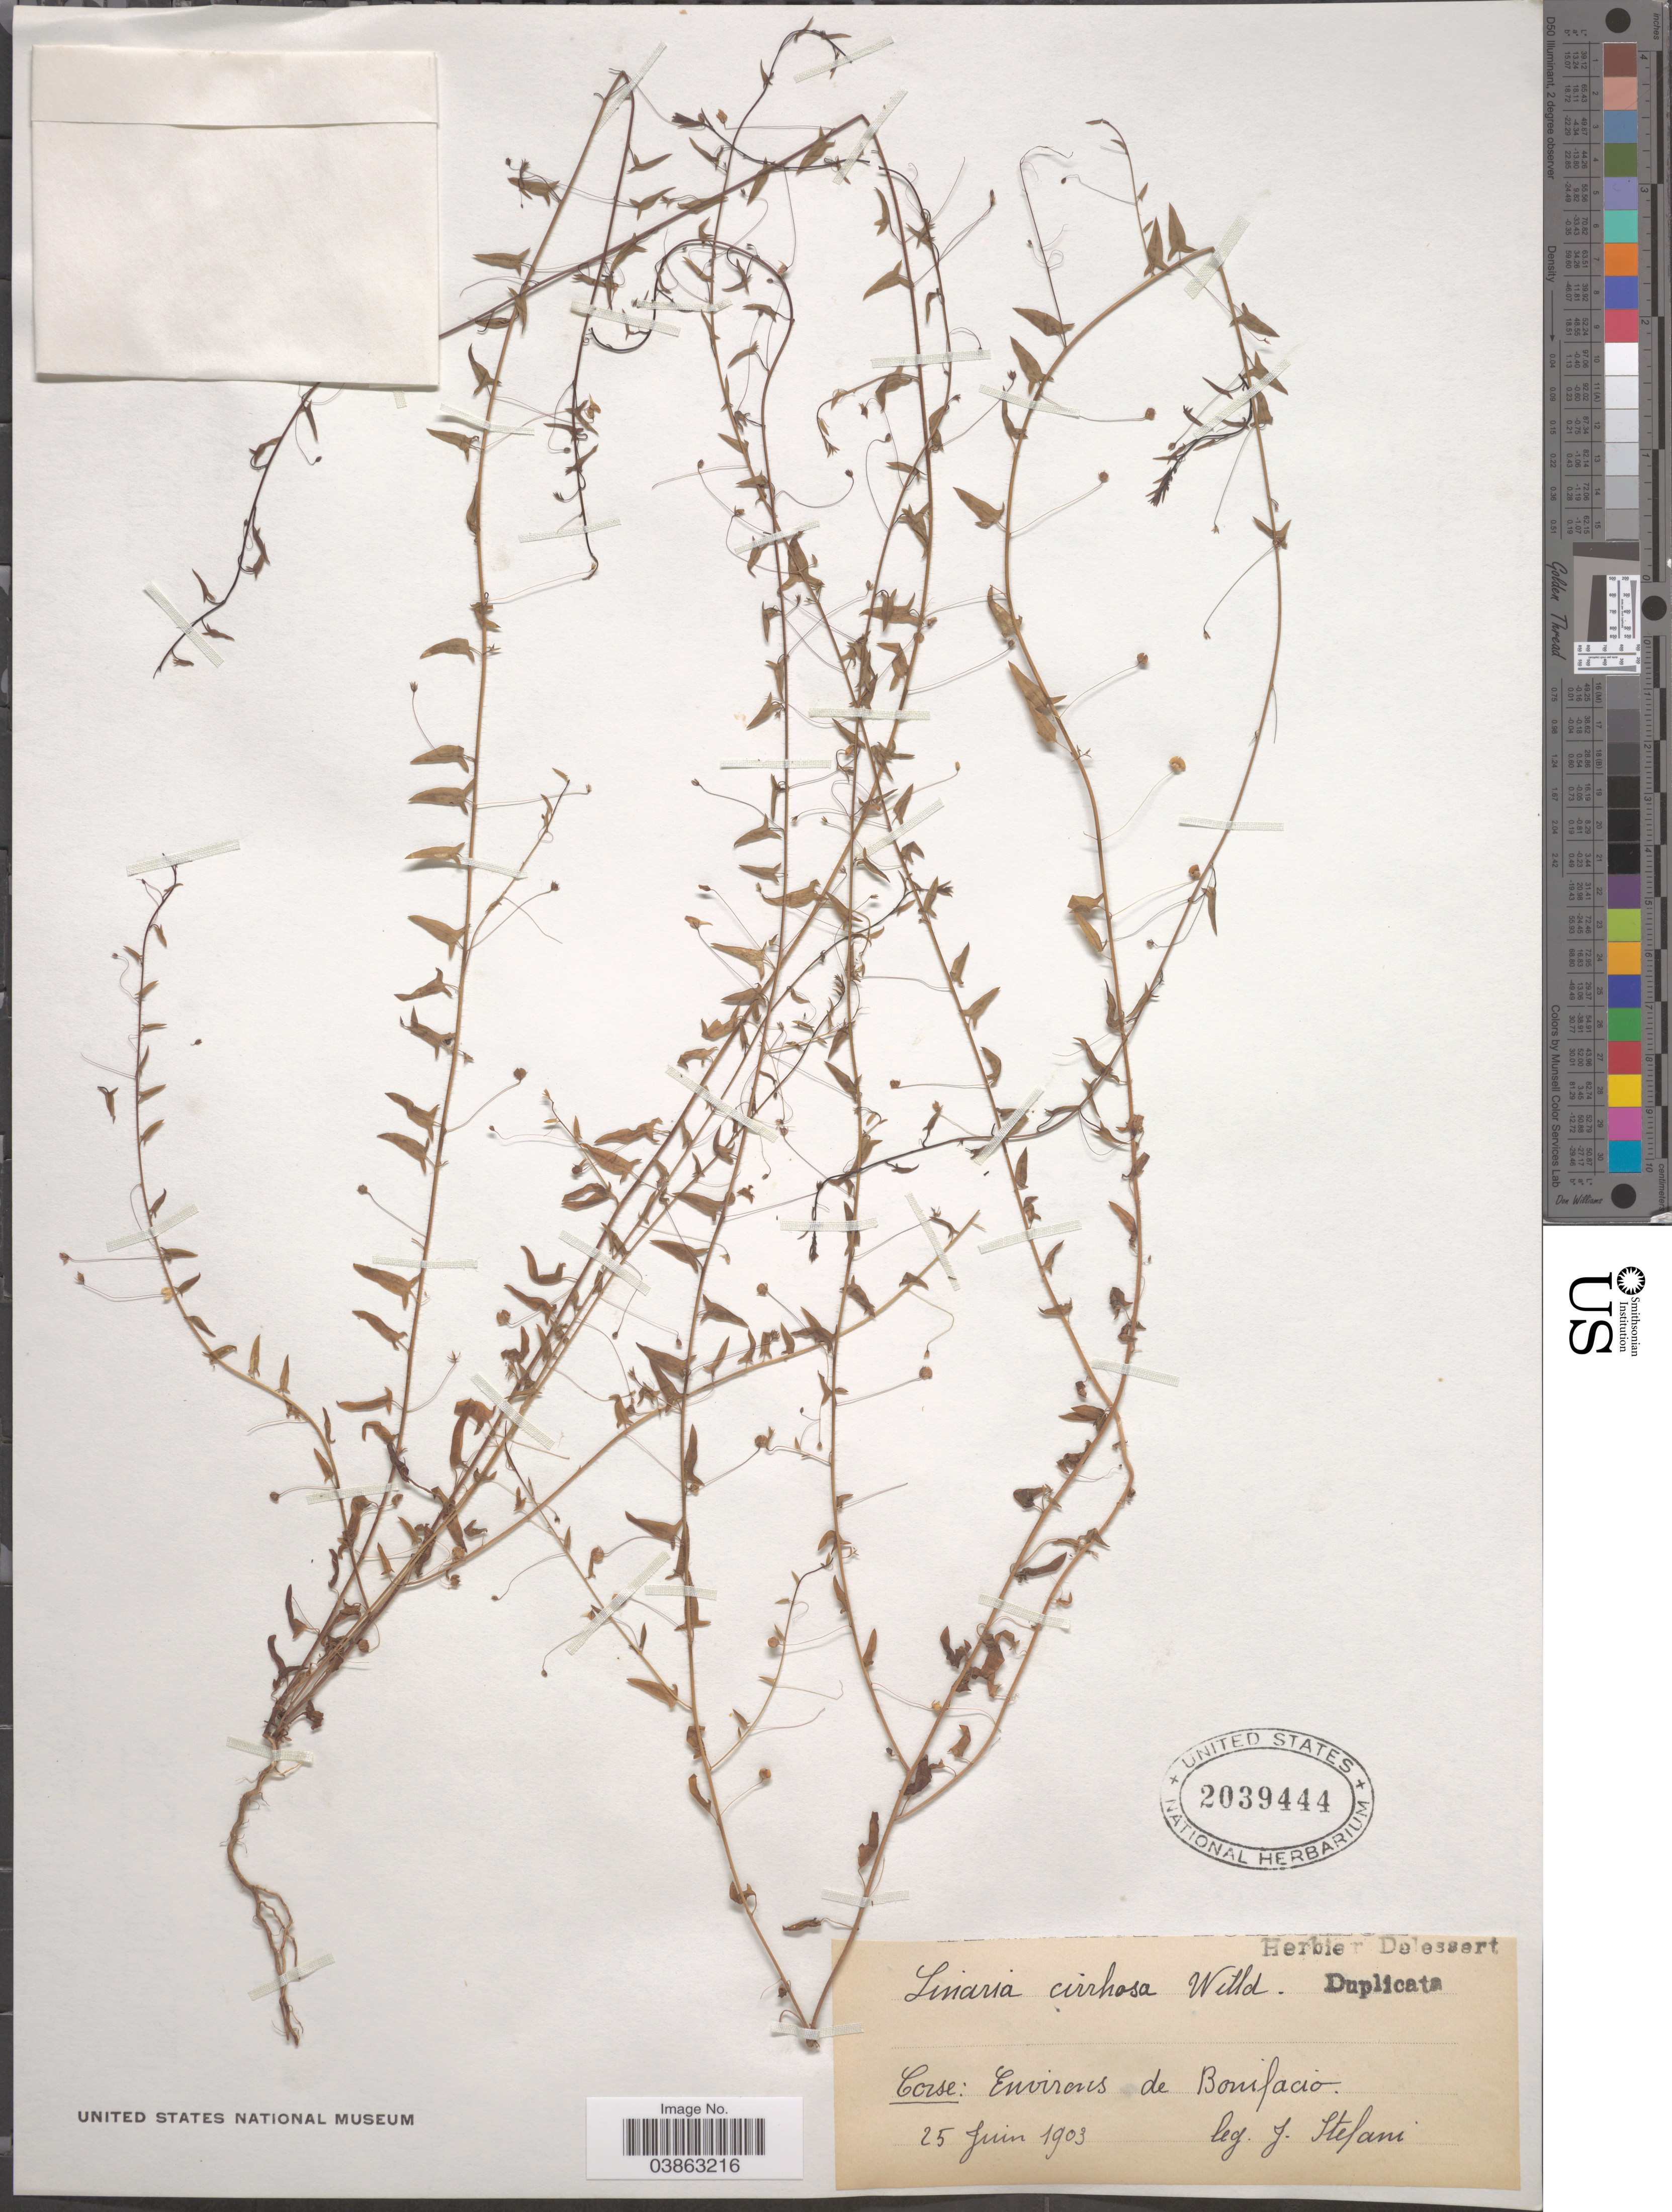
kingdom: Plantae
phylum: Tracheophyta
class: Magnoliopsida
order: Lamiales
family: Plantaginaceae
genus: Linaria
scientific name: Linaria cirrhosa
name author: (L.) Cav.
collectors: J. Stefani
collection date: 1903-06-25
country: France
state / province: Corsica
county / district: Corse-du-Sud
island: Corse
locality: Corse: Environs de Bonifacio.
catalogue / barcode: US 2039444